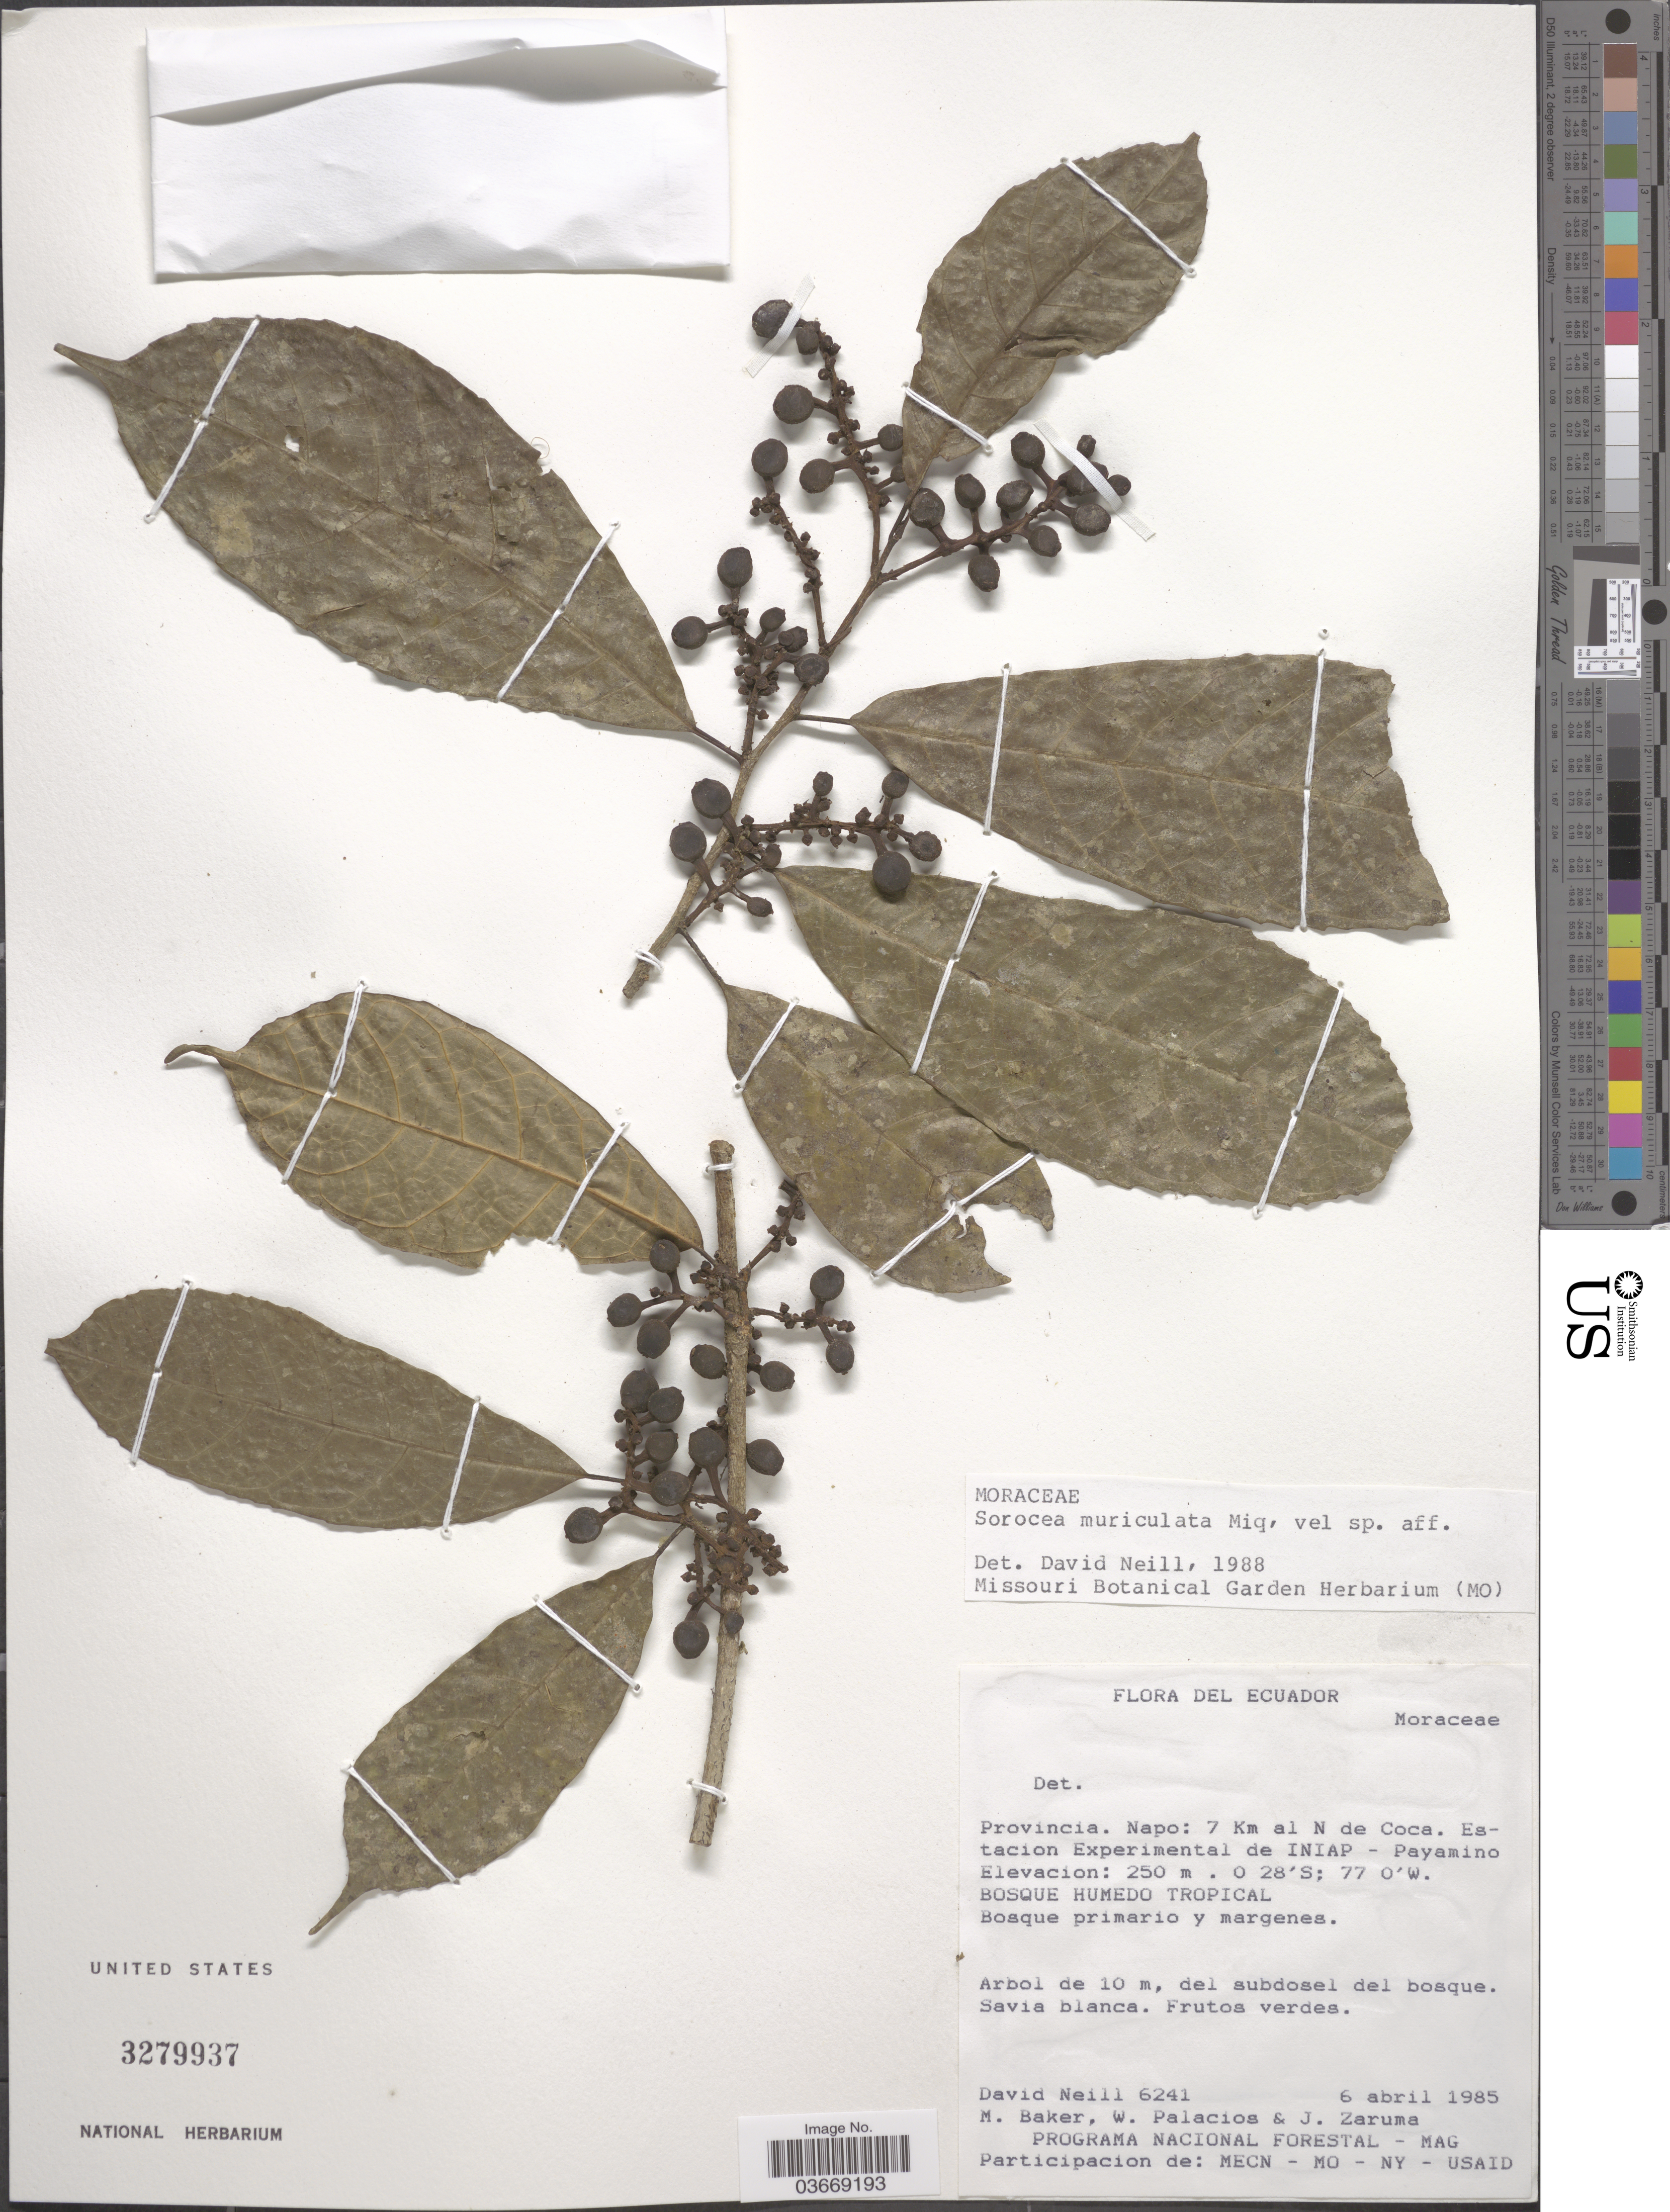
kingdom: Plantae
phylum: Tracheophyta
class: Magnoliopsida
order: Rosales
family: Moraceae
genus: Sorocea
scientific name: Sorocea muriculata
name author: Miq.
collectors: D. Neill, M. Baker, W. Palacios & J. Zaruma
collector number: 6241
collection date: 1985-04-06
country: Ecuador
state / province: Napo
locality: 7 Km al N de Coca. Estacion Experimental de INIAP - Payamino. Bosque Humedo Tropical.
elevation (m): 250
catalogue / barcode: US 3279937